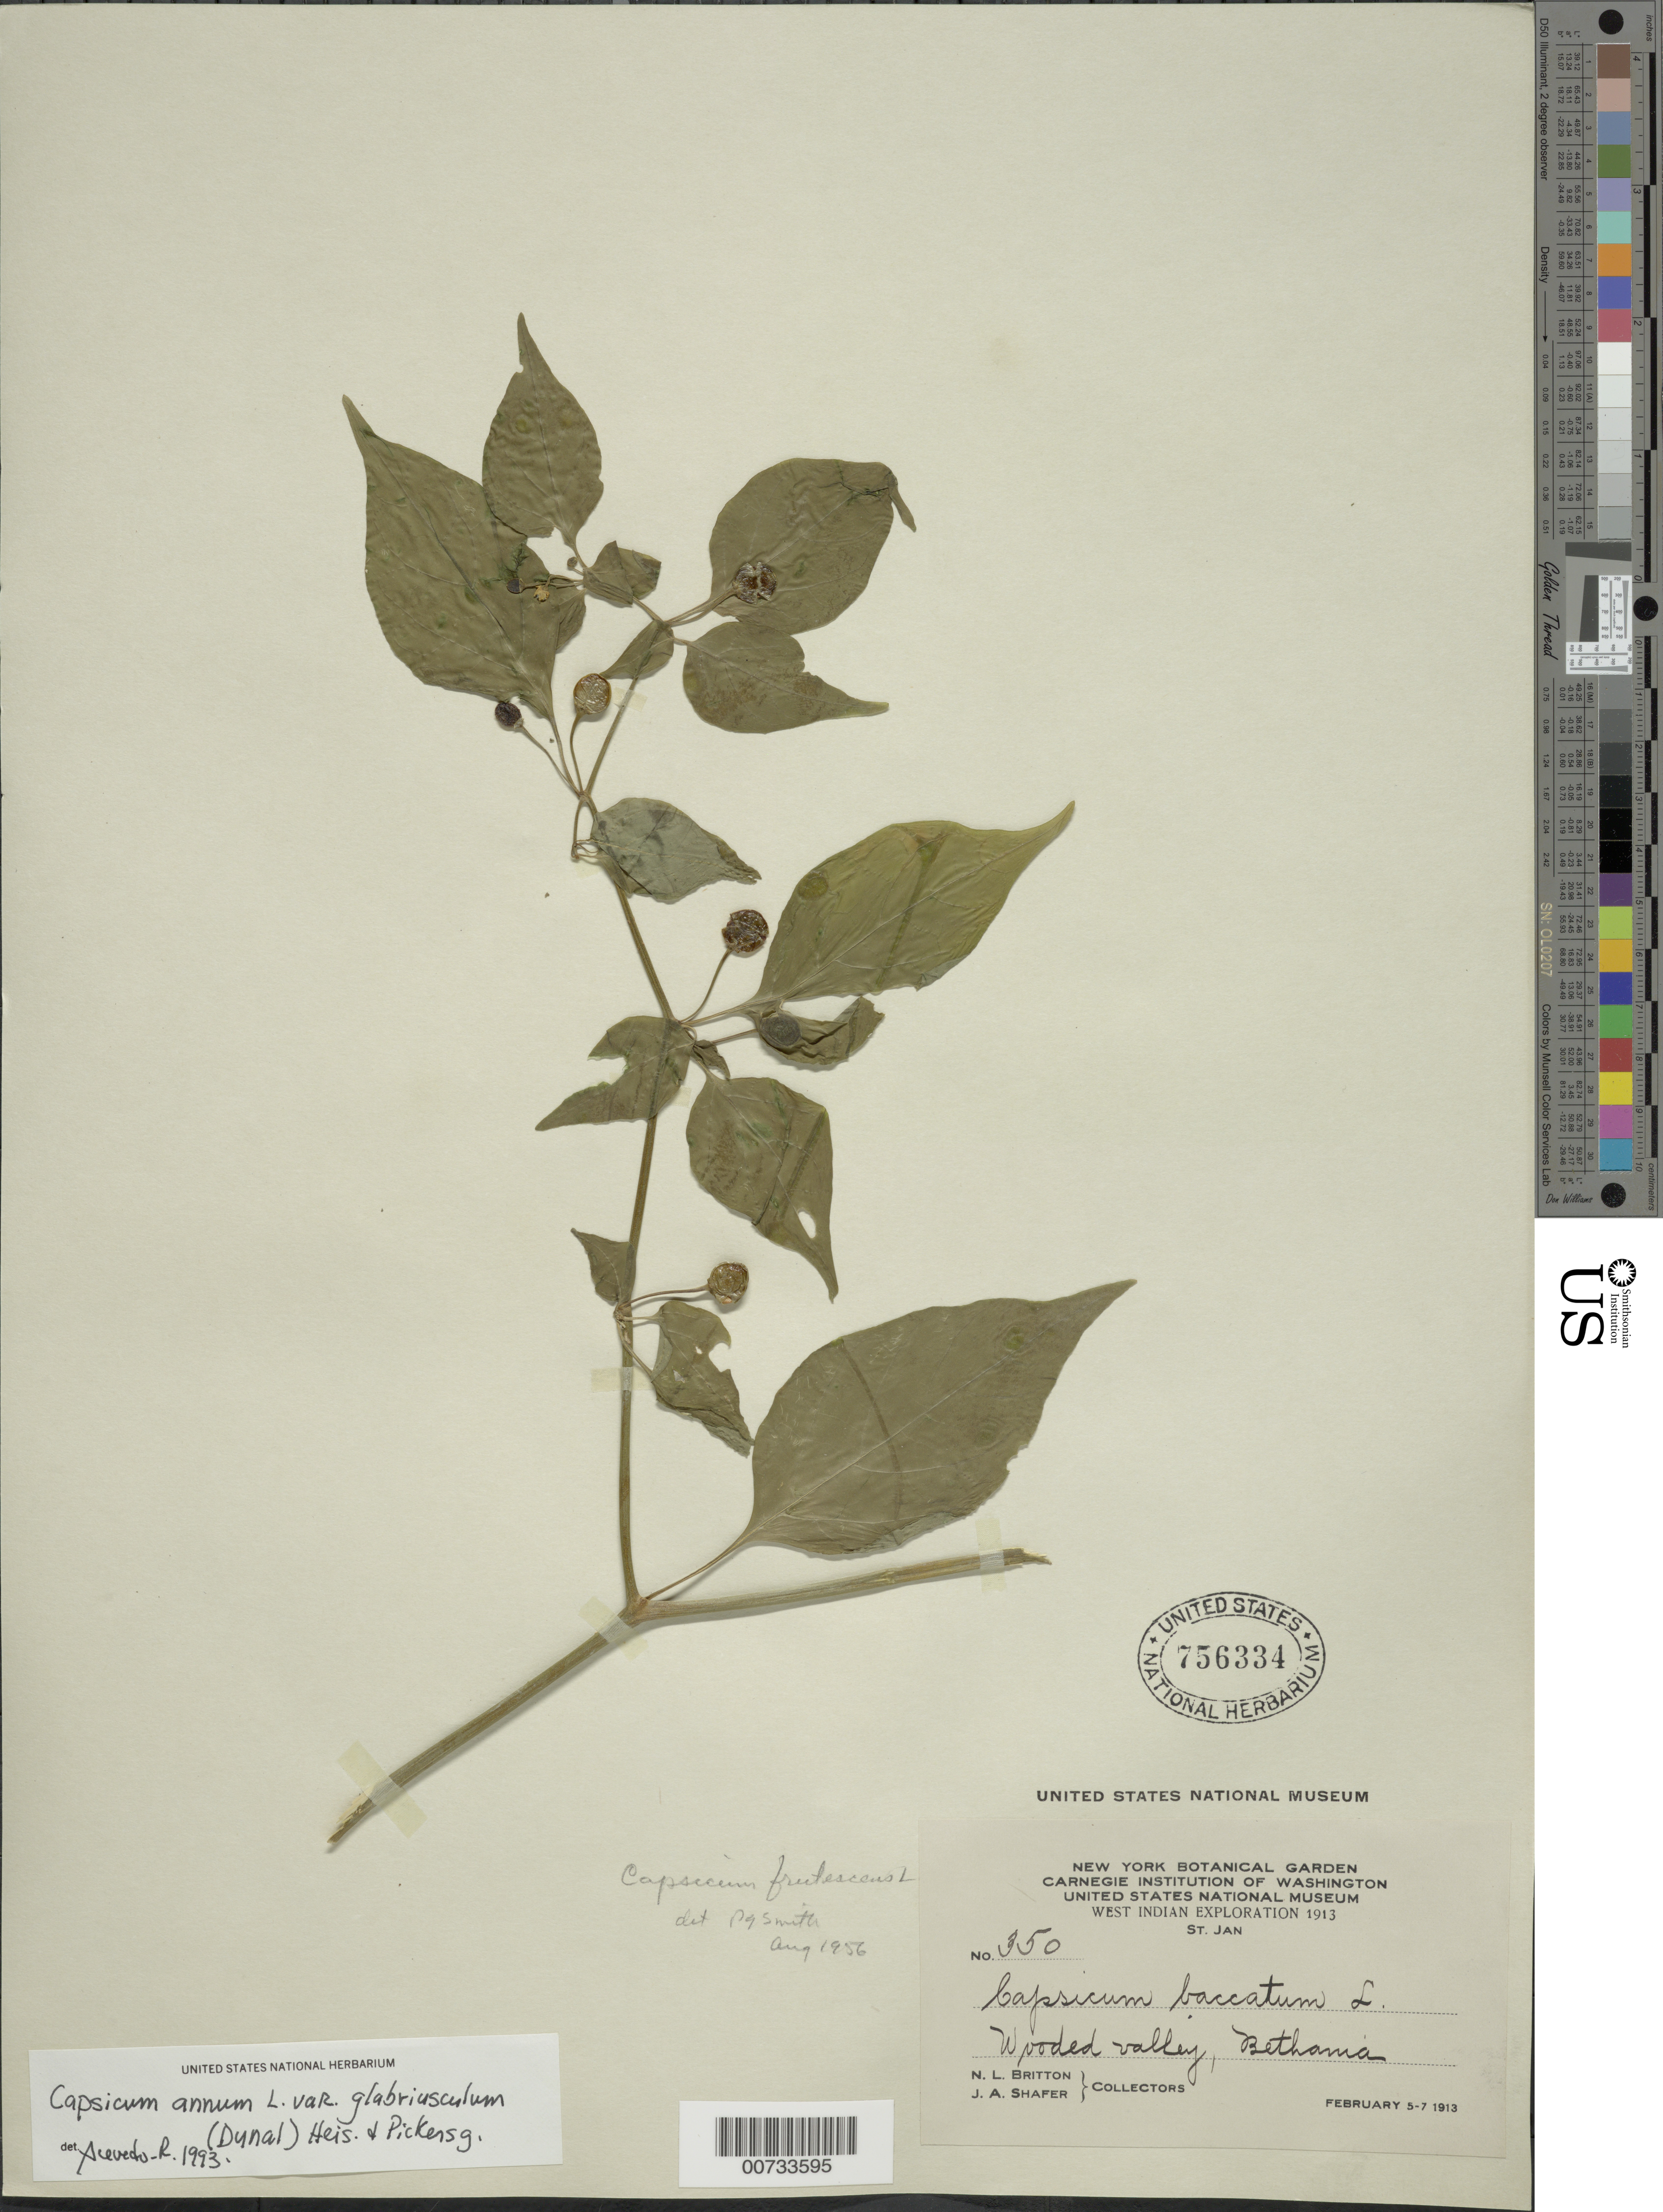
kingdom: Plantae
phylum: Tracheophyta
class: Magnoliopsida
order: Solanales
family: Solanaceae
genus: Capsicum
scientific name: Capsicum annuum var. glabriusculum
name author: (Dunal) Heiser & Pickersgill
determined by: Acevedo-Rodríguez, P., (BOT), Smithsonian Institution - National Museum of Natural History (UNITED STATES)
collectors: N. Britton & J. A. Shafer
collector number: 350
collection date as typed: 05 Feb 1913 to 07 Feb 1913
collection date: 1913-02-05/1913-02-07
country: U.S. Virgin Islands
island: St. John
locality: St. John; Bethany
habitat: Wooded valley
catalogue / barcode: US 756334